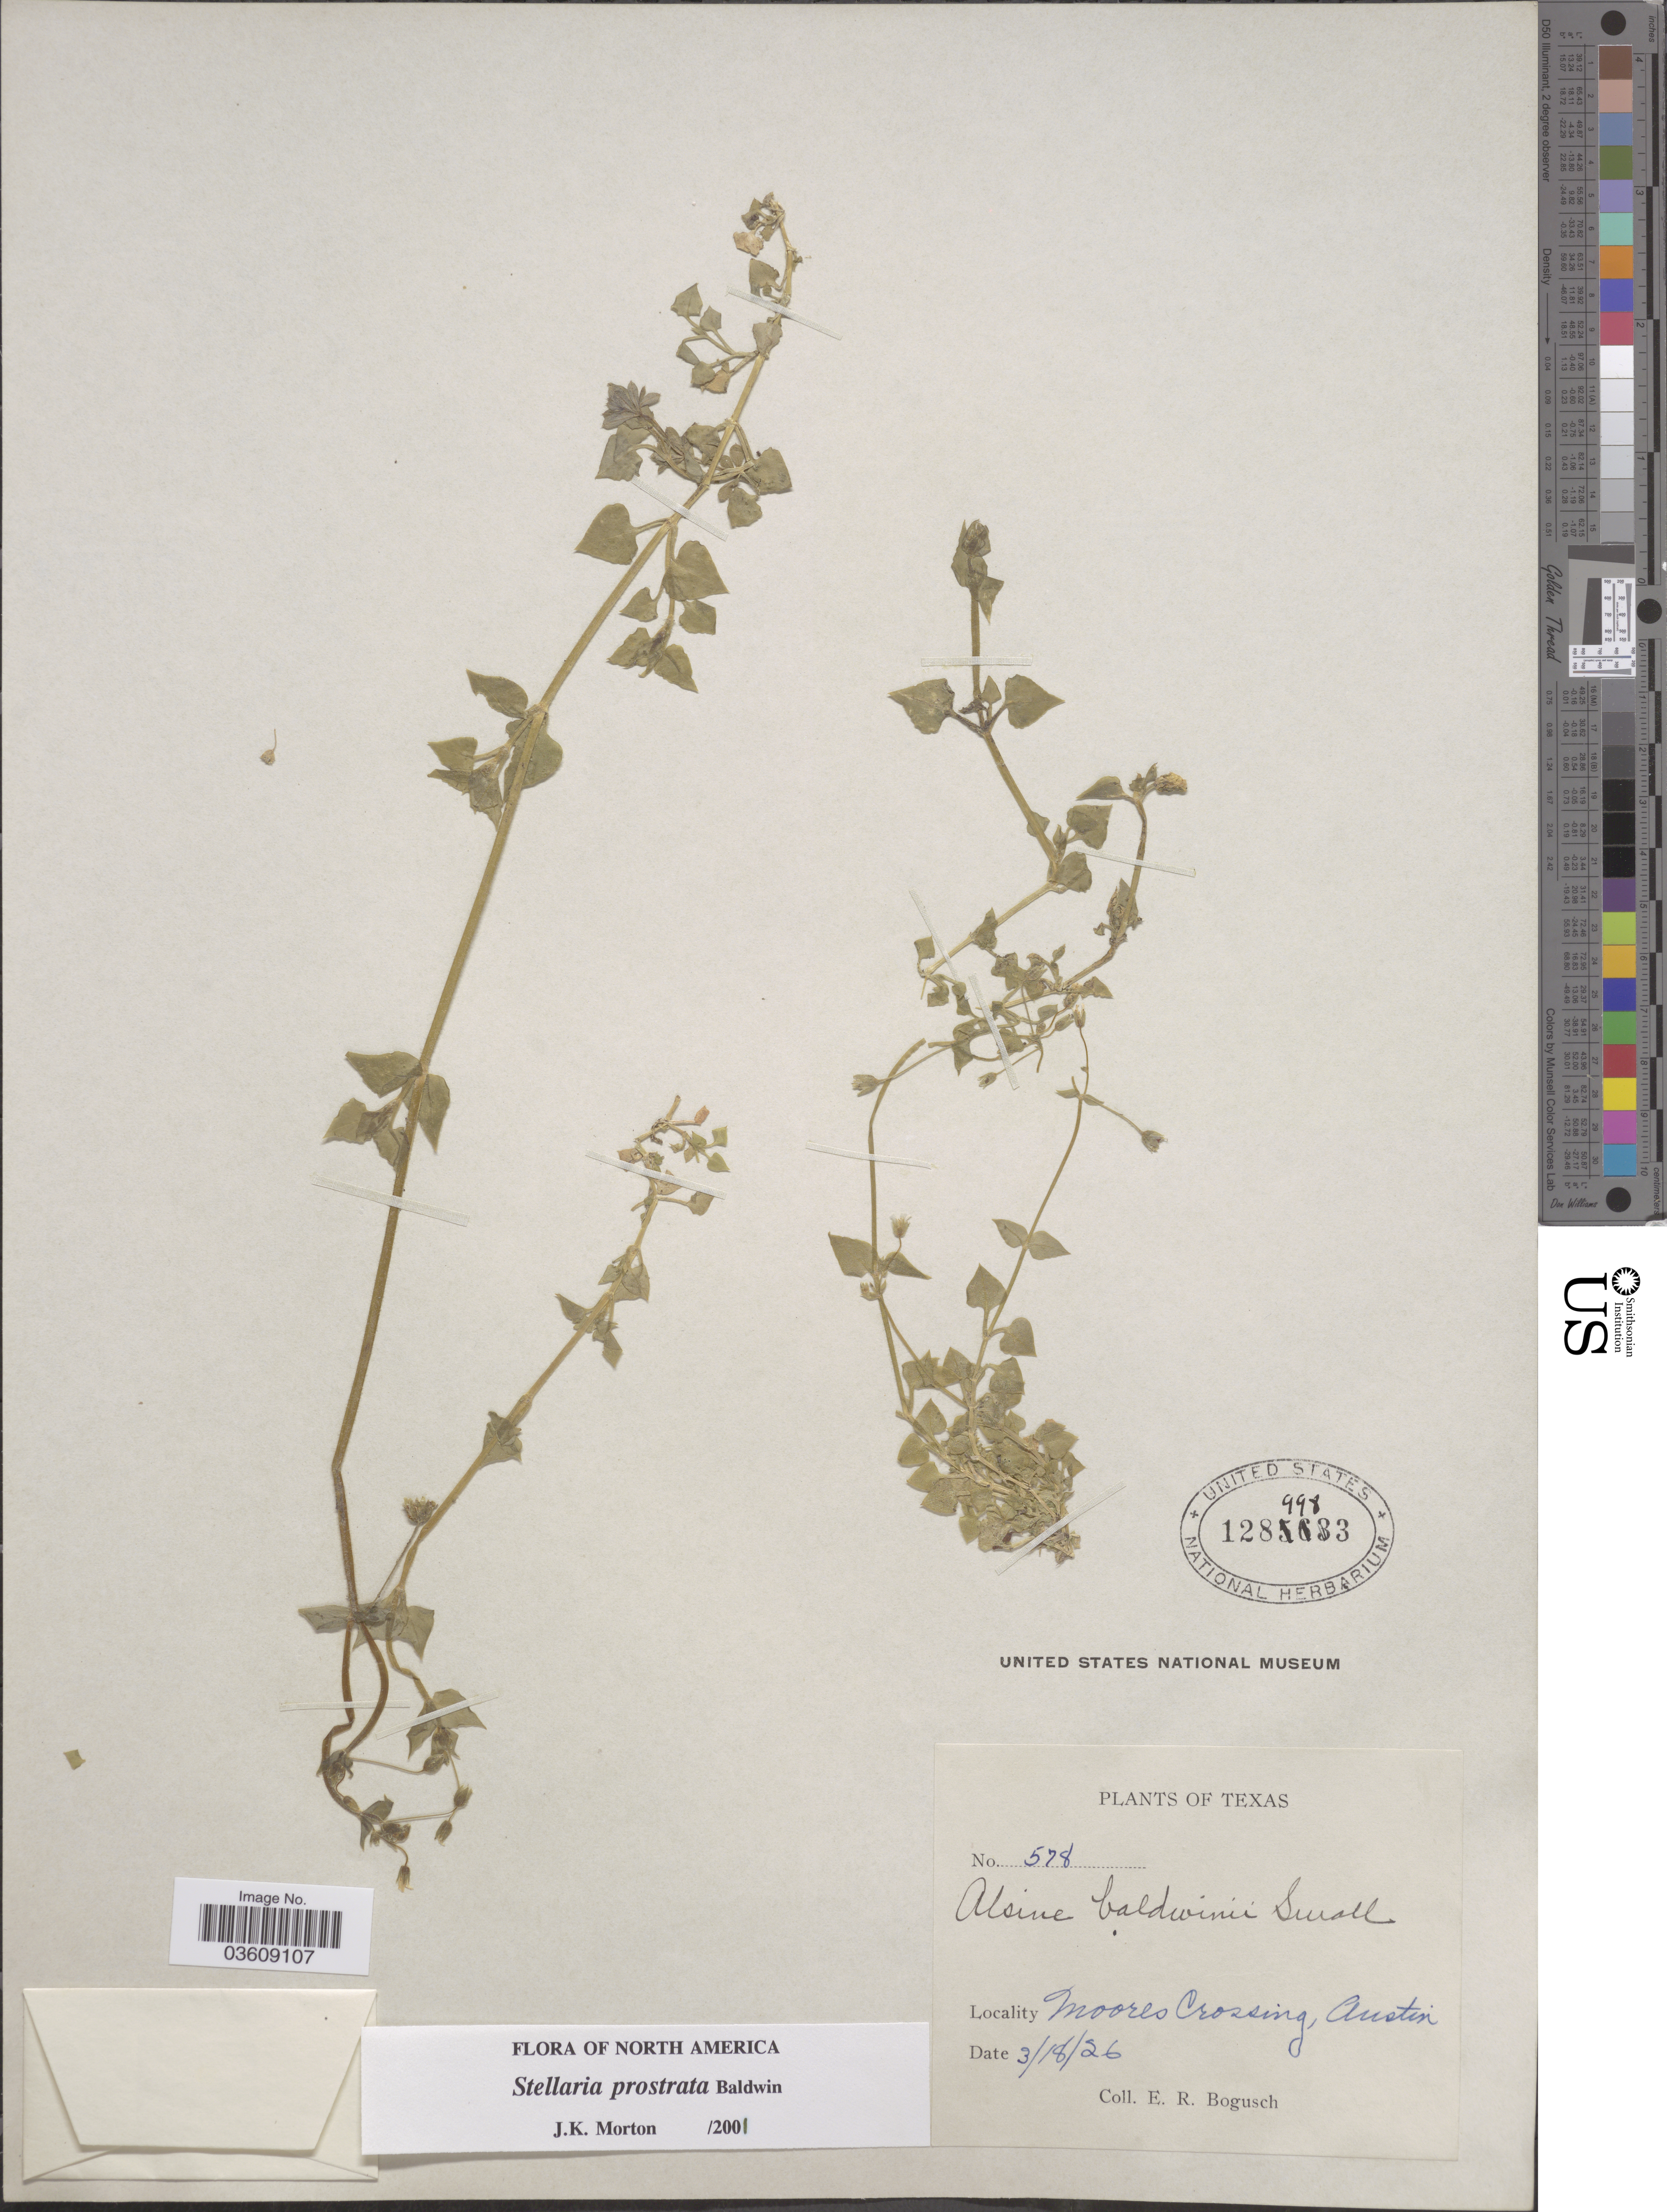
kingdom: Plantae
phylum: Tracheophyta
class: Magnoliopsida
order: Caryophyllales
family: Caryophyllaceae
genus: Stellaria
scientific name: Stellaria prostrata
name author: Baldwin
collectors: E. Bogusch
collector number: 578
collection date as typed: Transcribed d/m/y: 8/3/26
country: United States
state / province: Texas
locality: Moores Crossing, Austin.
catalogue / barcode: US 1289983